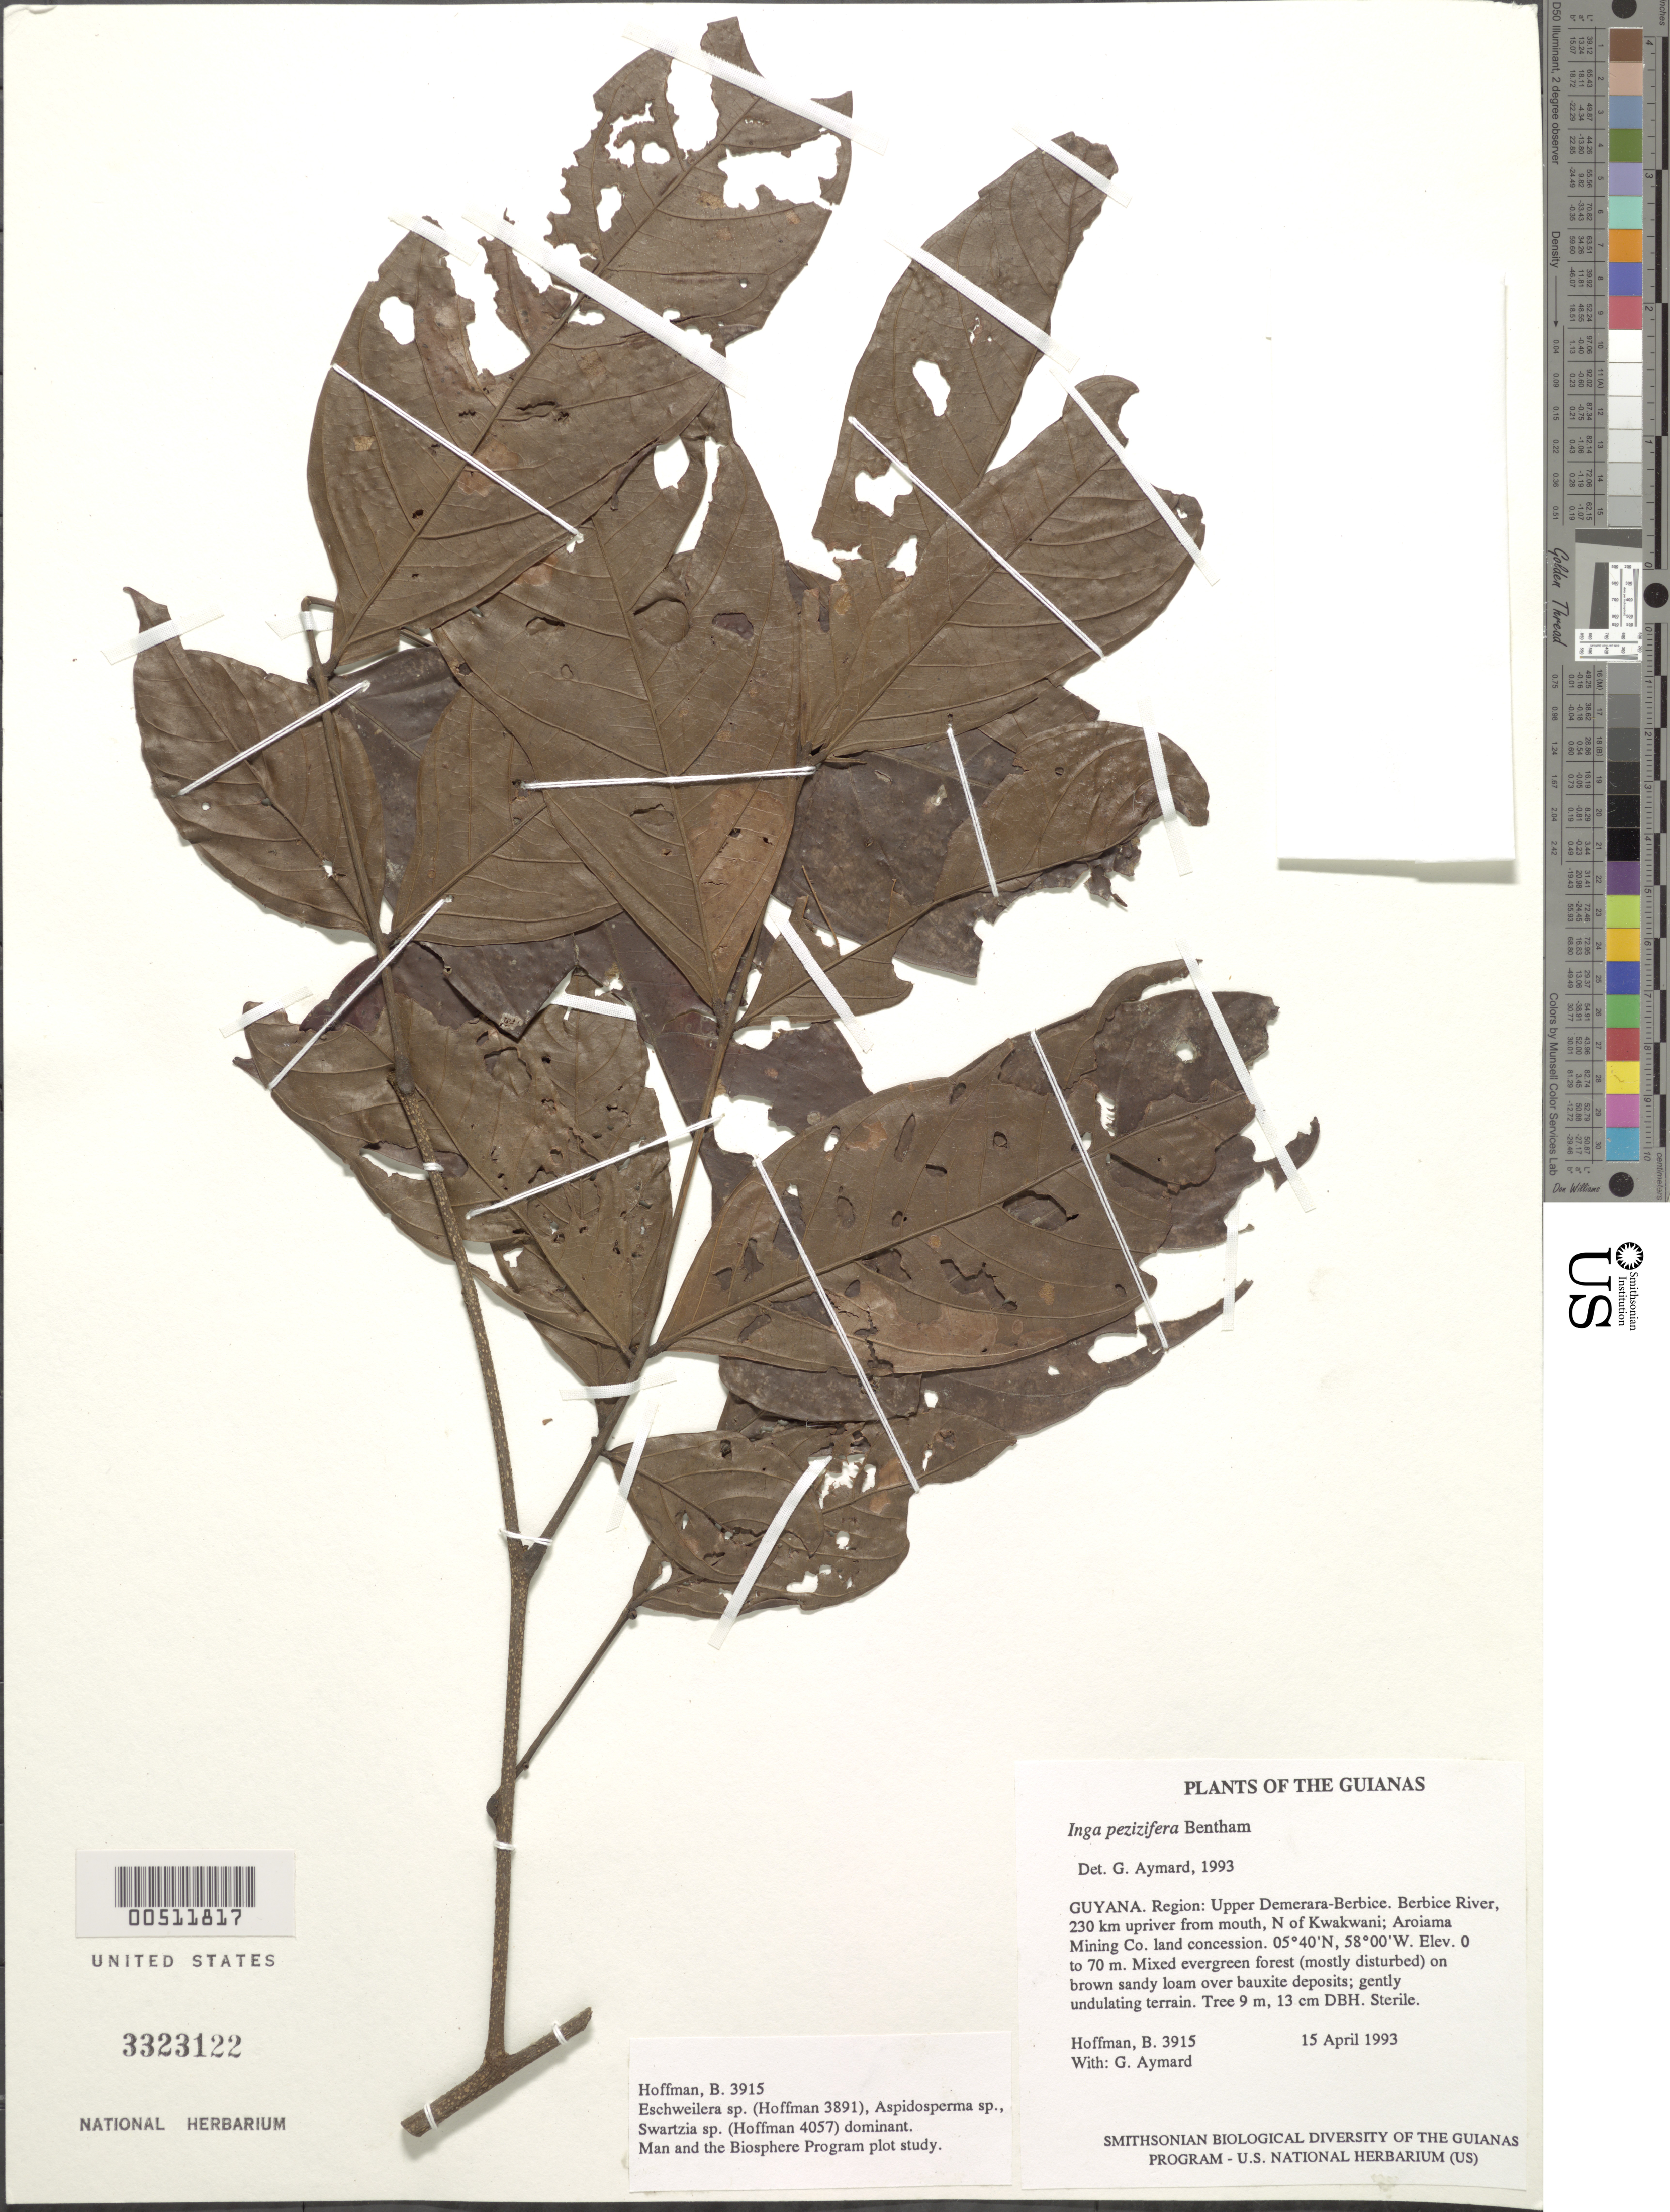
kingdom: Plantae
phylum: Tracheophyta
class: Magnoliopsida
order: Fabales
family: Fabaceae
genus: Inga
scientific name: Inga pezizifera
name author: Benth.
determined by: Aymard C., G. A., (PORT), Univ. Nac. Exp. de los Llanos Ezequiel Zamora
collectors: B. Hoffman & G. A. Aymard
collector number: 3915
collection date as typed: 15 April 1993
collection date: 1993-04-15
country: Guyana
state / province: U. Demerara-Berbice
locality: Berbice River, 230 km upriver from mouth, N of Kwakwani; Aroiama Mining Co. land concession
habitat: Mixed evergreen forest (mostly disturbed) on brown sandy loam over bauxite deposits; gently undulating terrain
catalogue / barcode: US 3323122